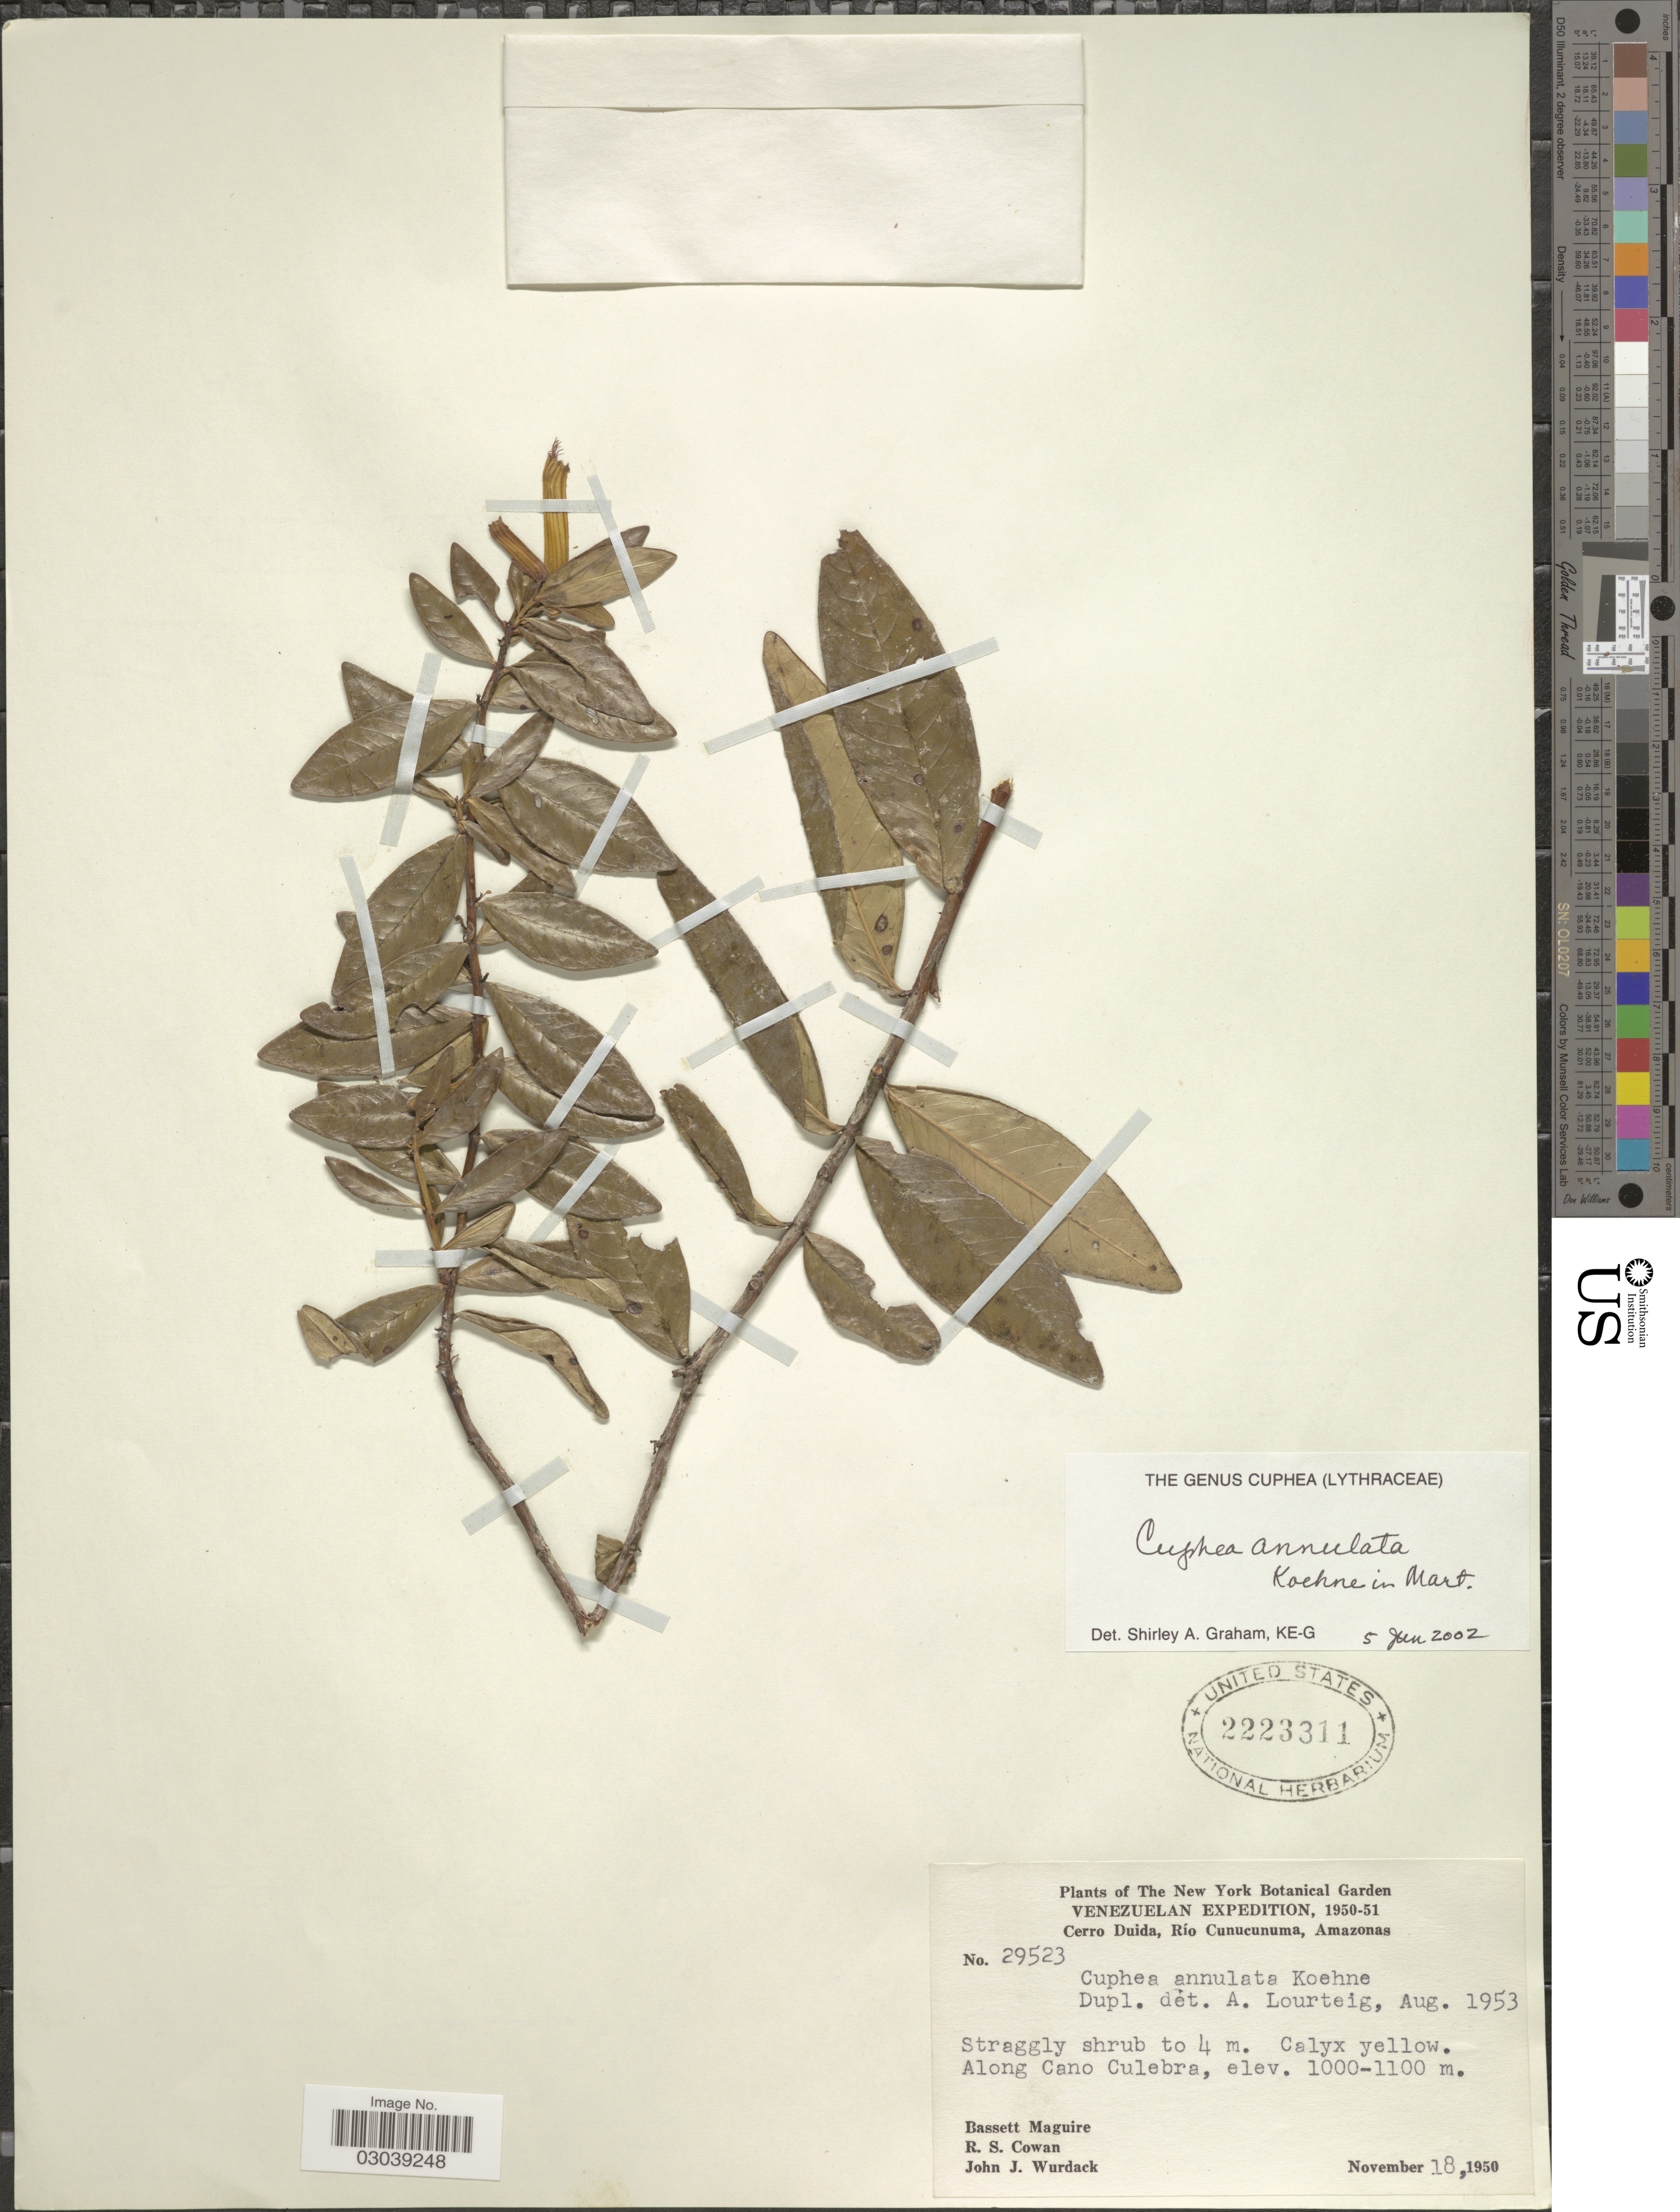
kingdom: Plantae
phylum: Tracheophyta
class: Magnoliopsida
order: Myrtales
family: Lythraceae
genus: Cuphea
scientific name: Cuphea annulata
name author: Koehne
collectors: B. Maguire, R. S. Cowan & J. J. Wurdack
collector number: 29523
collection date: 1950-11-18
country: Venezuela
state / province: Amazonas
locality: Cerro Duida, Río Cunucunuma. Along Cano Culebra.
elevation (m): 1000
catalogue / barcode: US 2223311